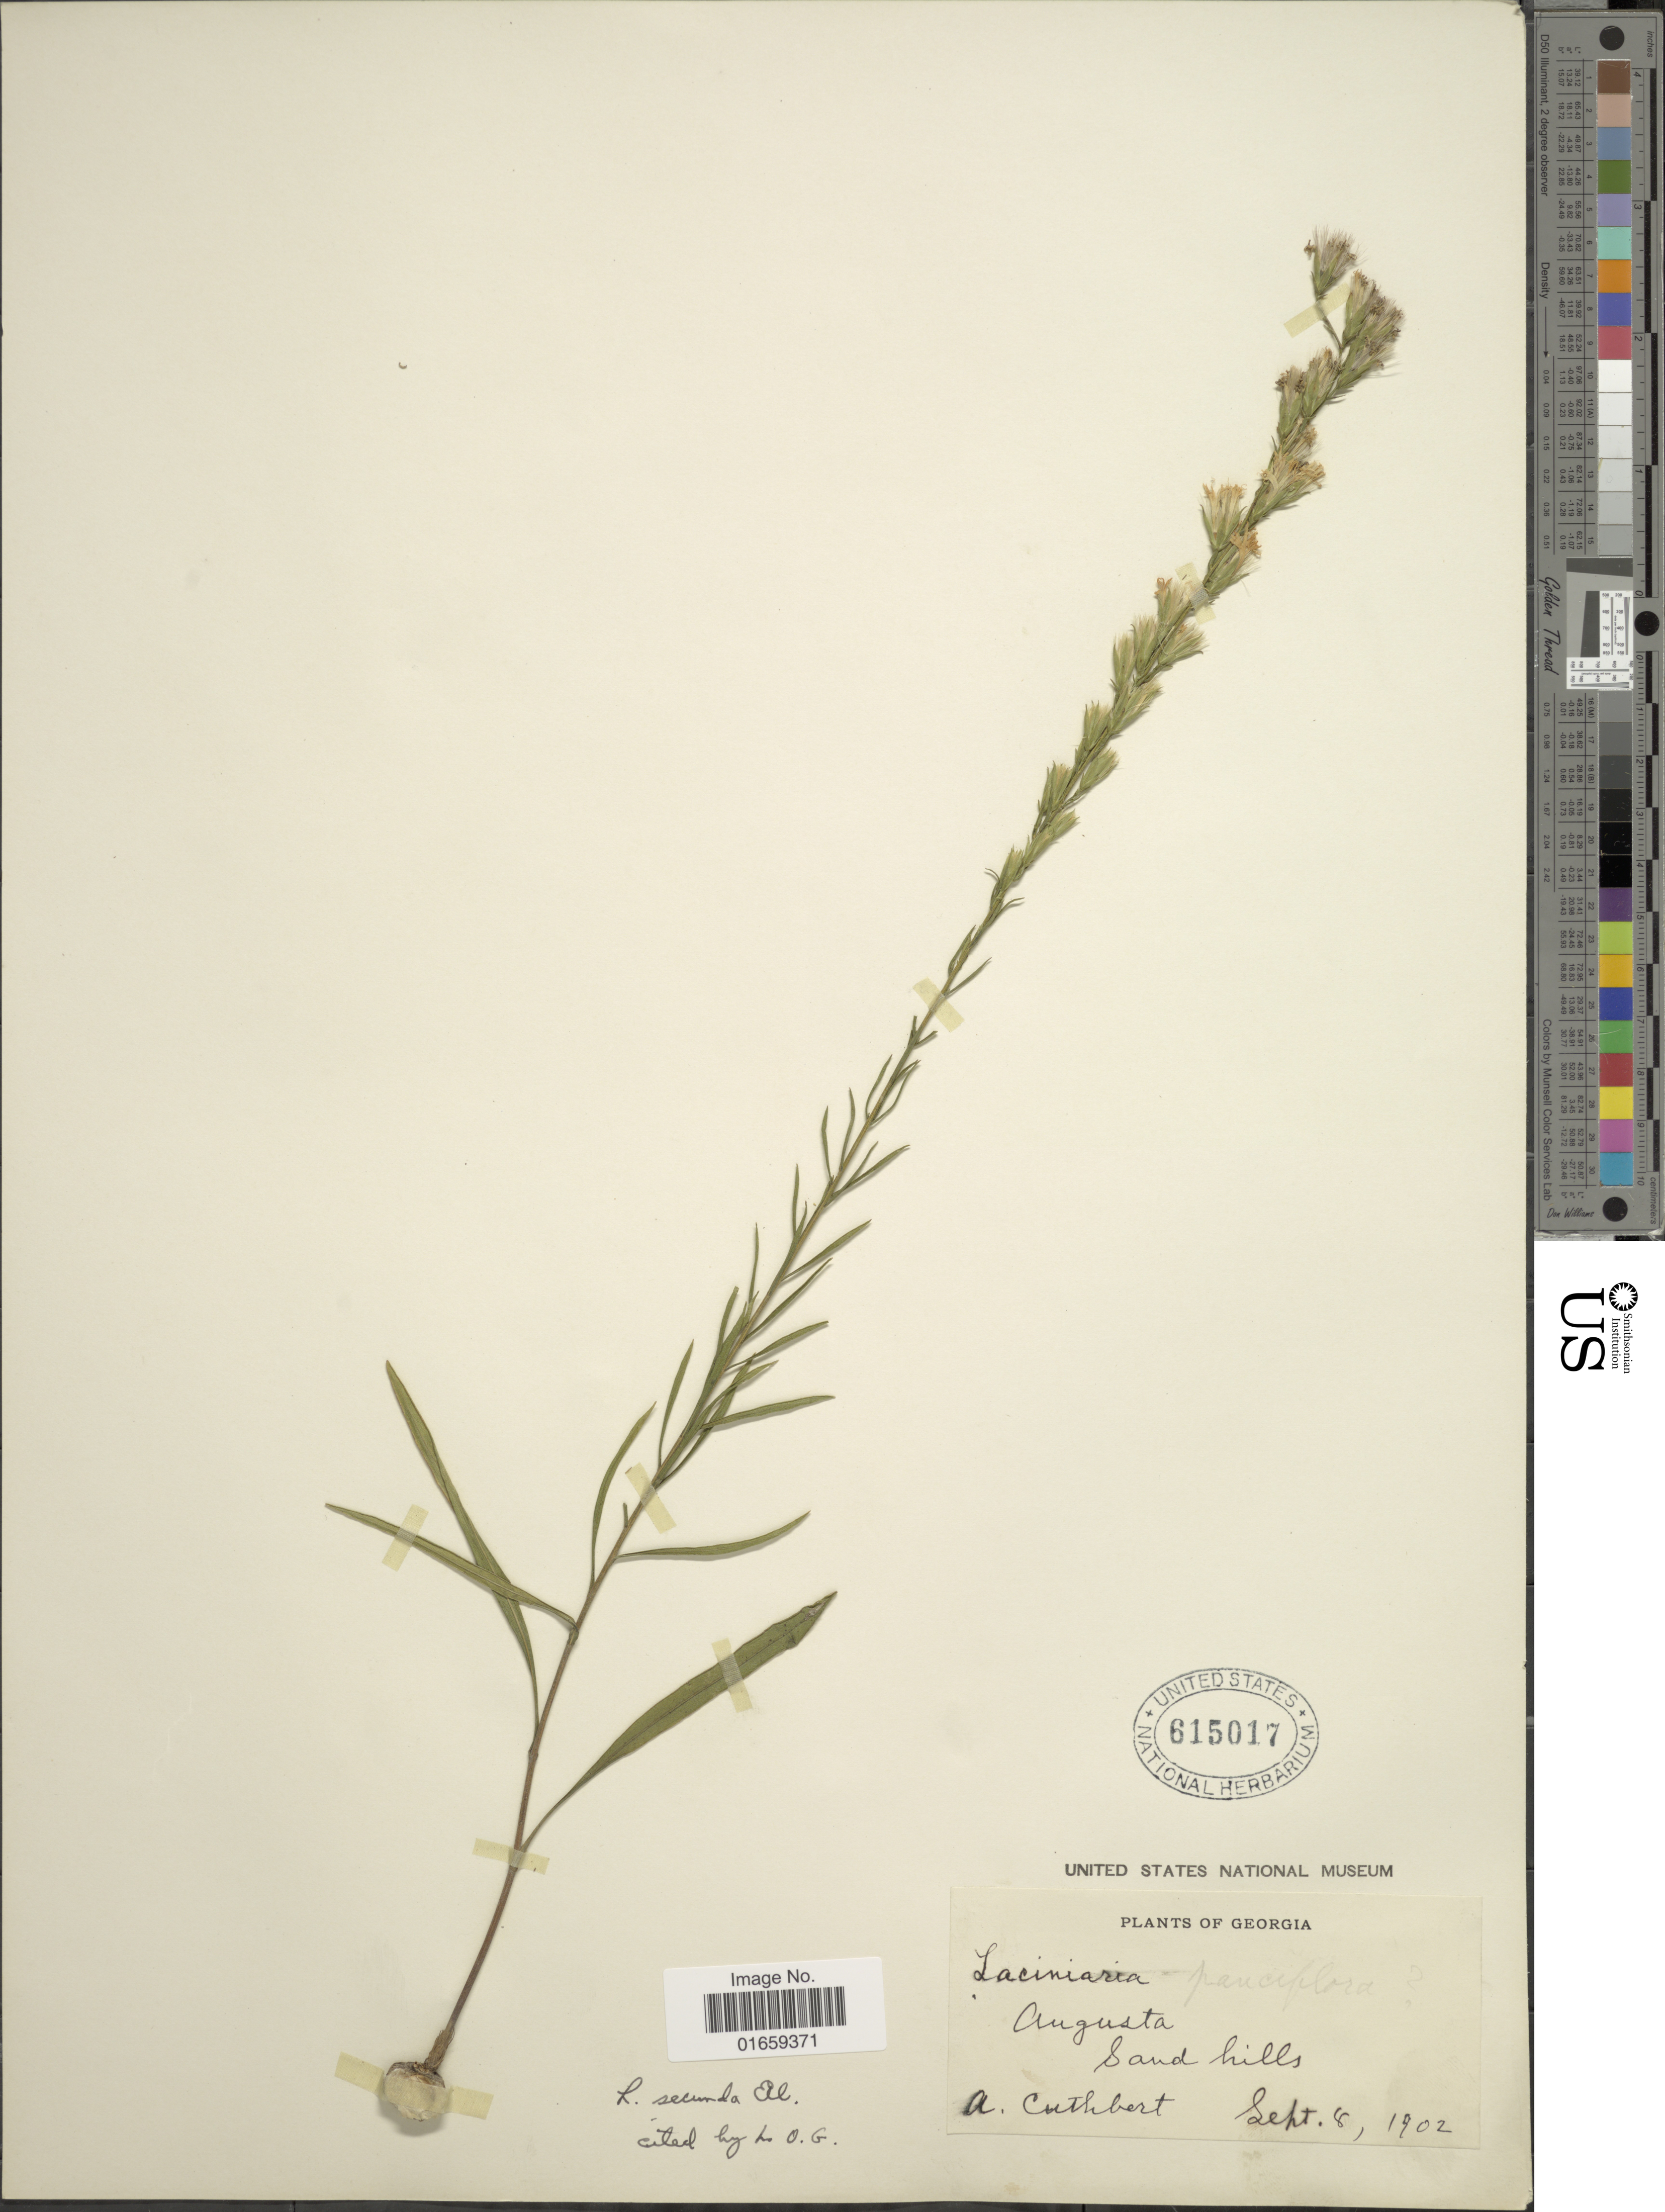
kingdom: Plantae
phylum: Tracheophyta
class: Magnoliopsida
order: Asterales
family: Asteraceae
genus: Liatris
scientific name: Liatris secunda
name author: Elliott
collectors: A. Cuthbert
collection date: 1902-09-08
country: United States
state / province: Georgia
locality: Augusta, Sand hills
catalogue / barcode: US 615017